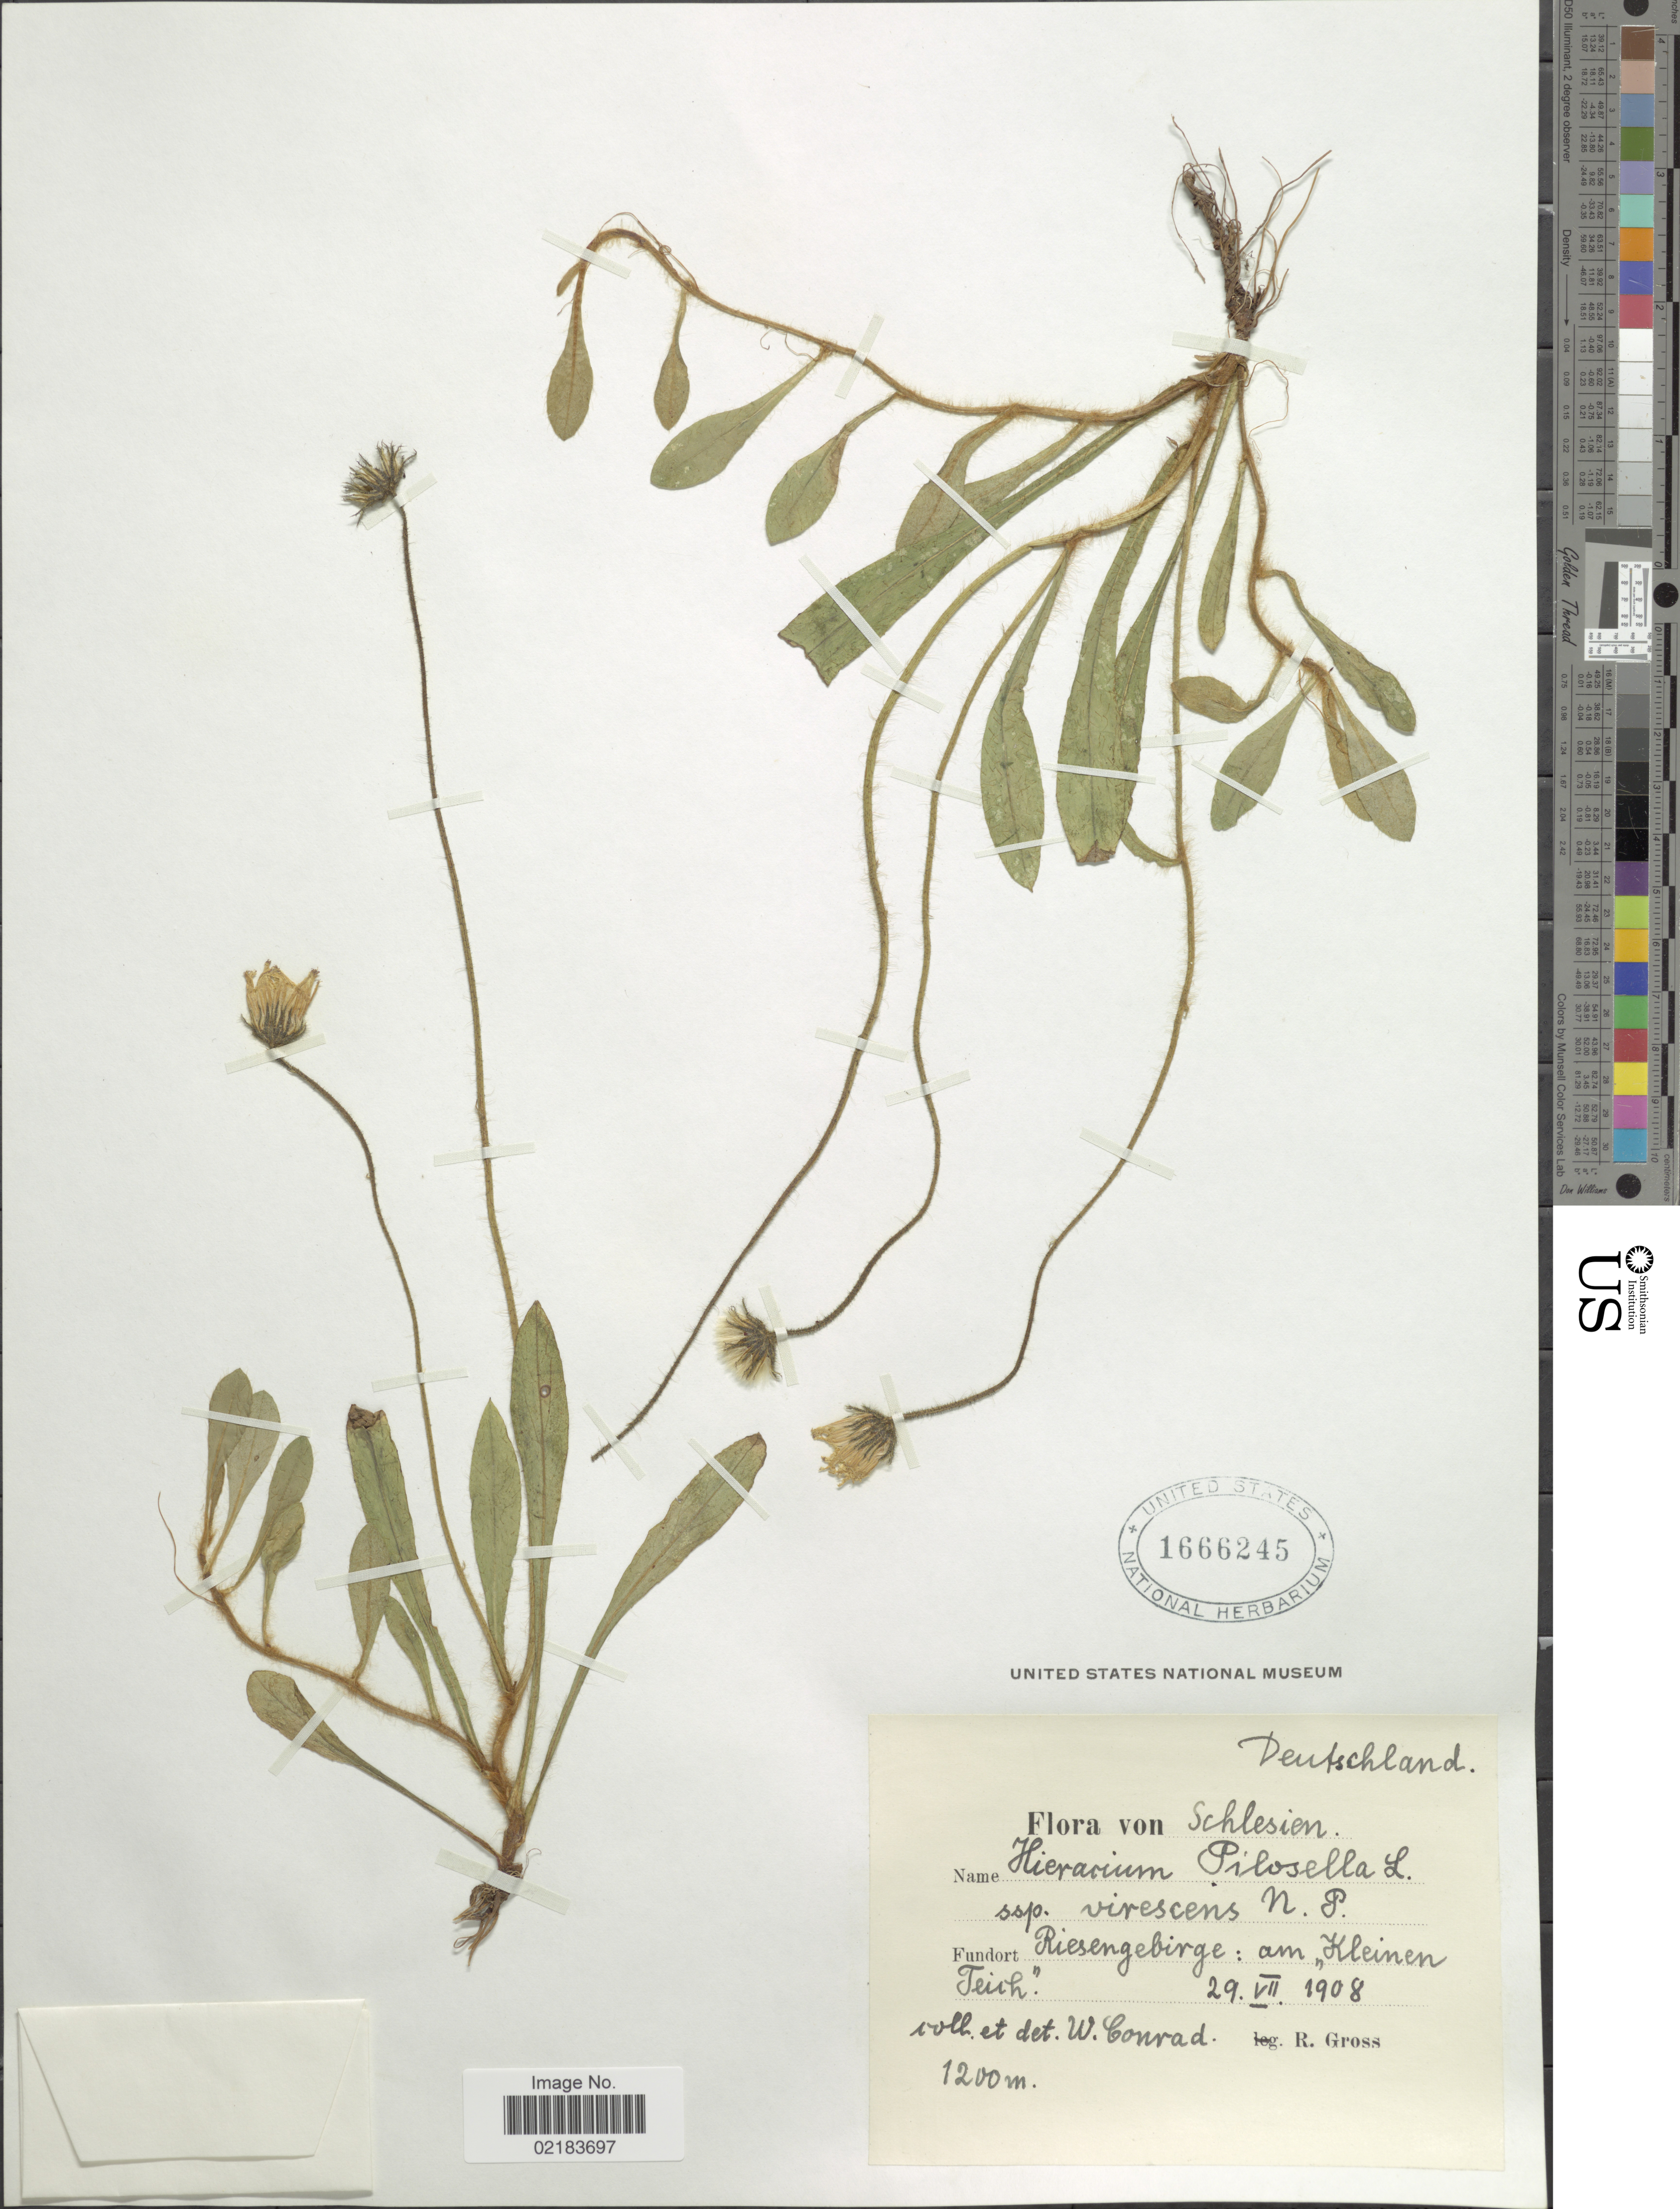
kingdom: Plantae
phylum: Tracheophyta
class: Magnoliopsida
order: Asterales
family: Asteraceae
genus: Pilosella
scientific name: Pilosella officinarum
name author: Vaill.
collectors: W. Conrad & R. Gross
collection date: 1908-07-29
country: Germany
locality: Deutschland. Schlesien. Riesengebirge: am "Kleinen Teich"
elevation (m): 1200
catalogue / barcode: US 1666245